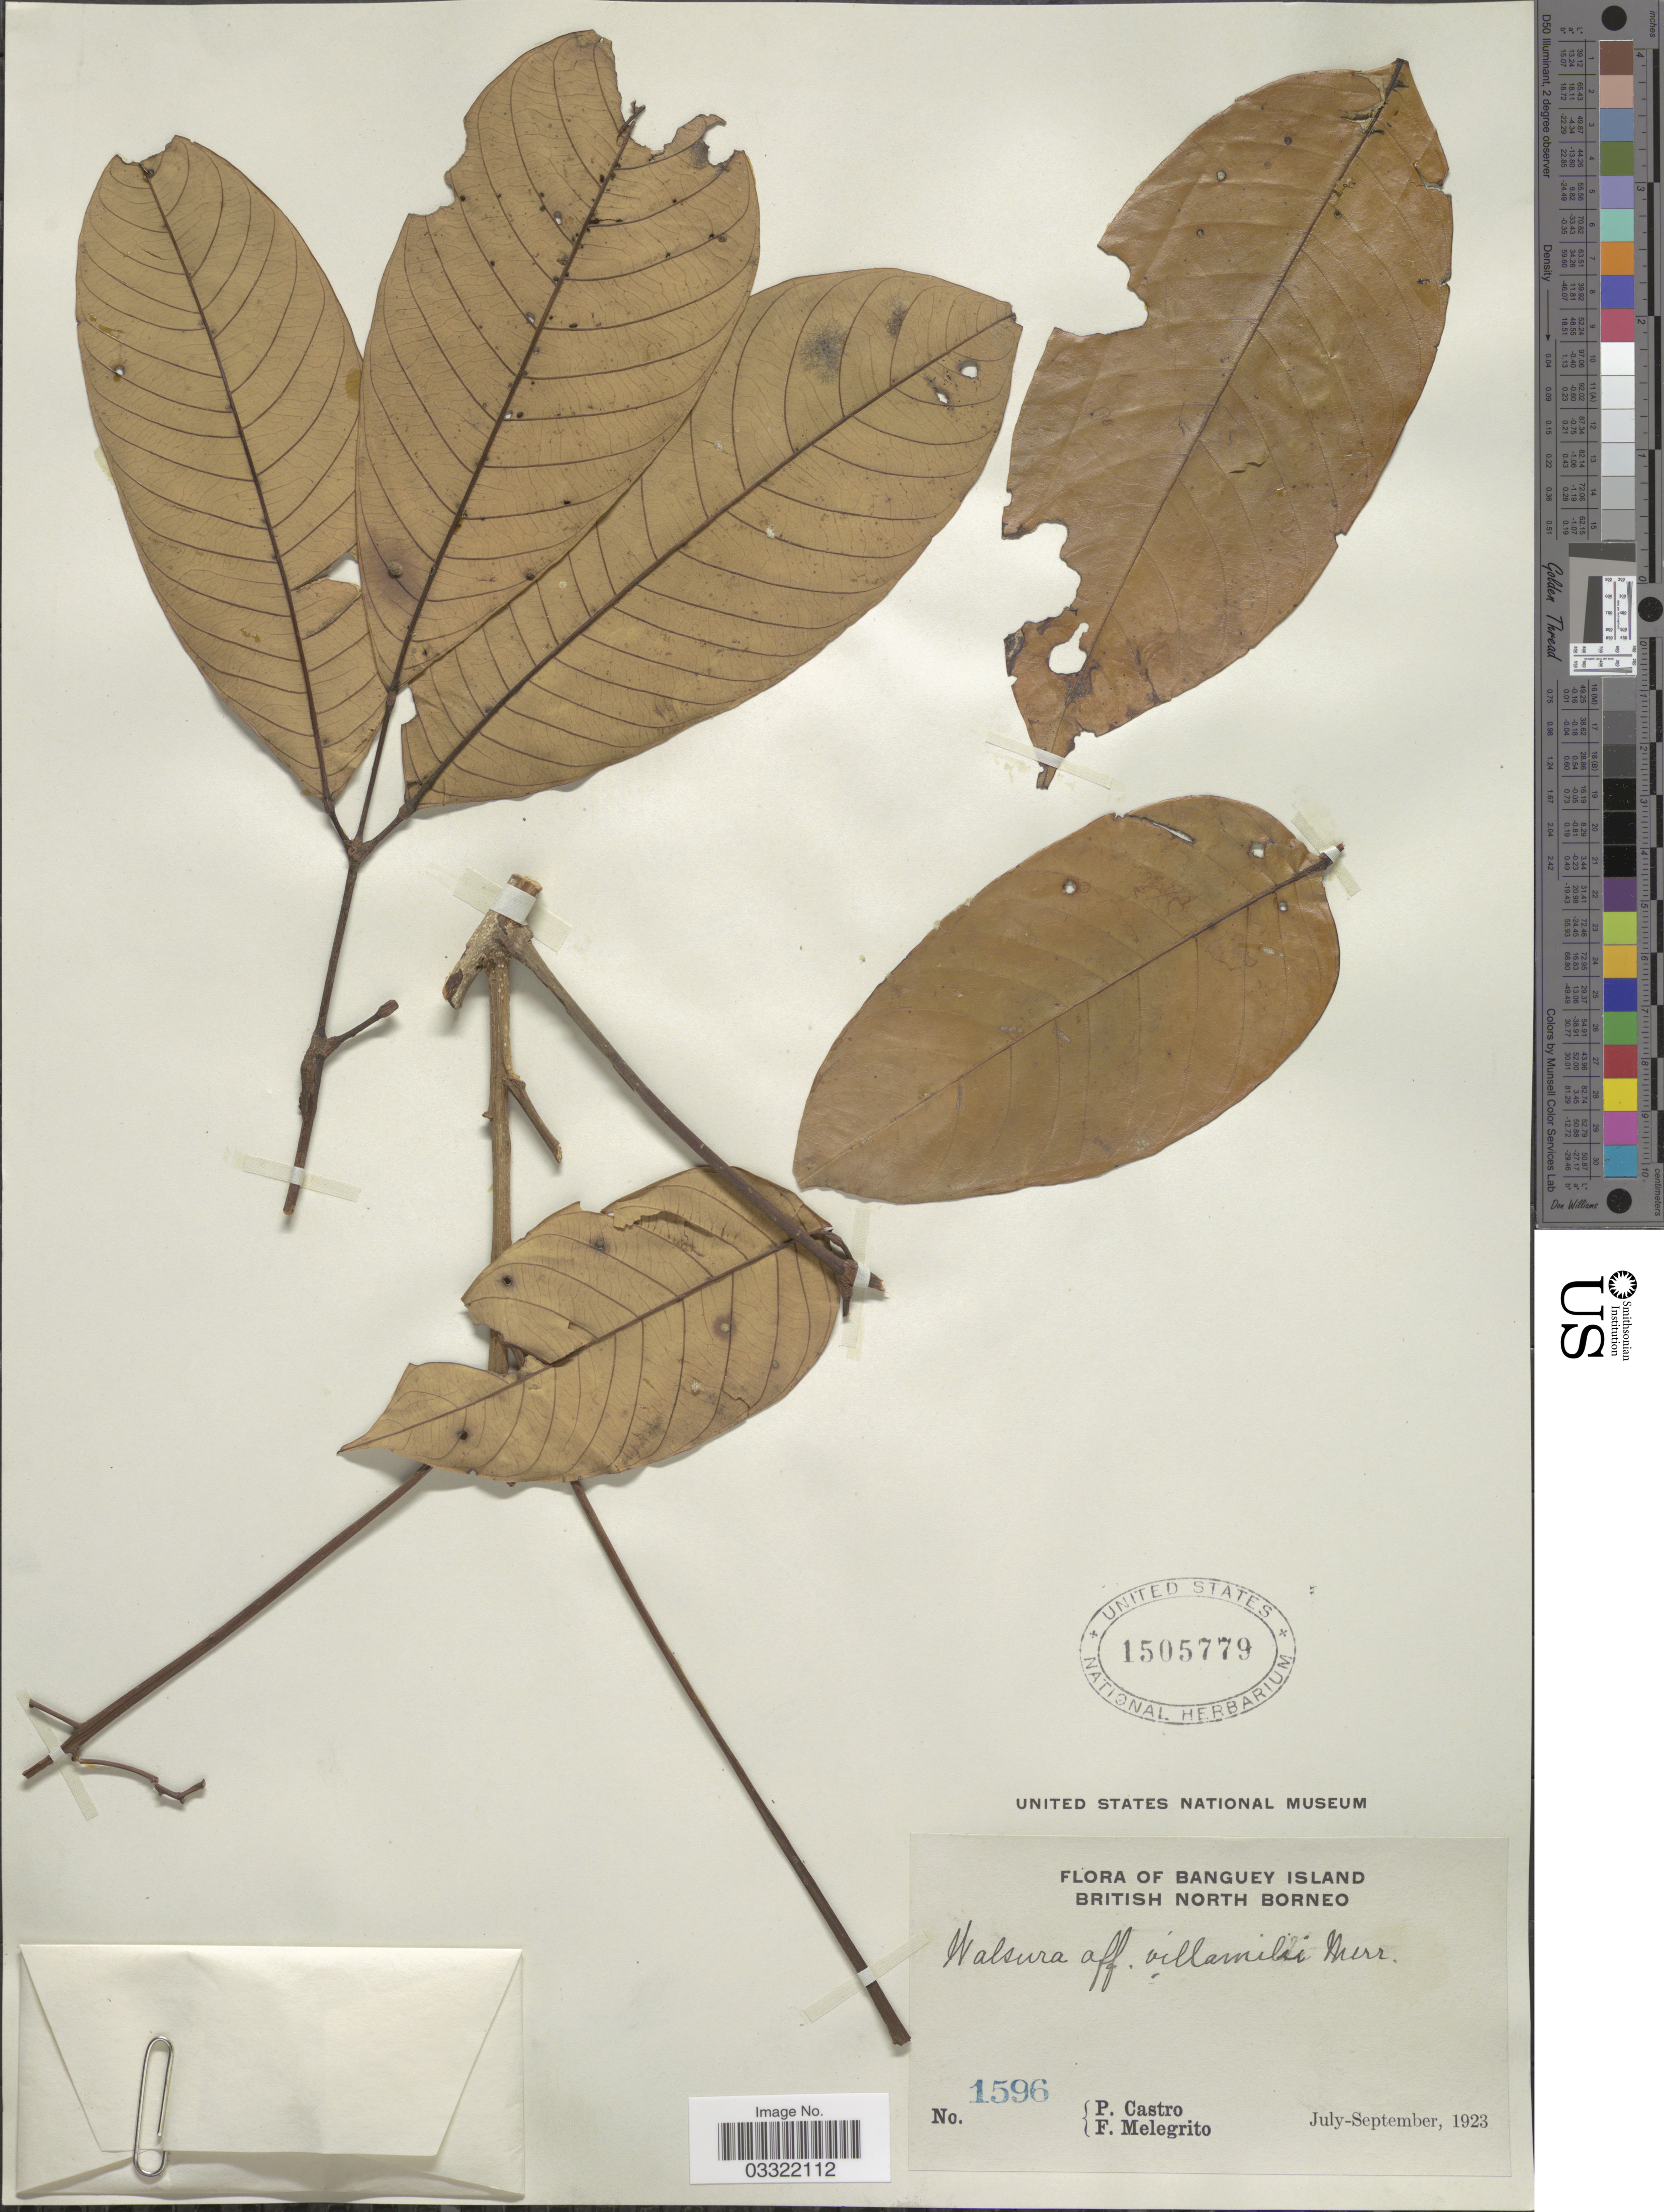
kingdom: Plantae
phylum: Tracheophyta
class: Magnoliopsida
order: Sapindales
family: Meliaceae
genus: Walsura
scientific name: Walsura pinnata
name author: Hassk.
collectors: P. Castro & F. Melegrito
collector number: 1596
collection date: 1923-07/1923-09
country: Malaysia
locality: Banguey Island. British North Borneo.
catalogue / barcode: US 1505779